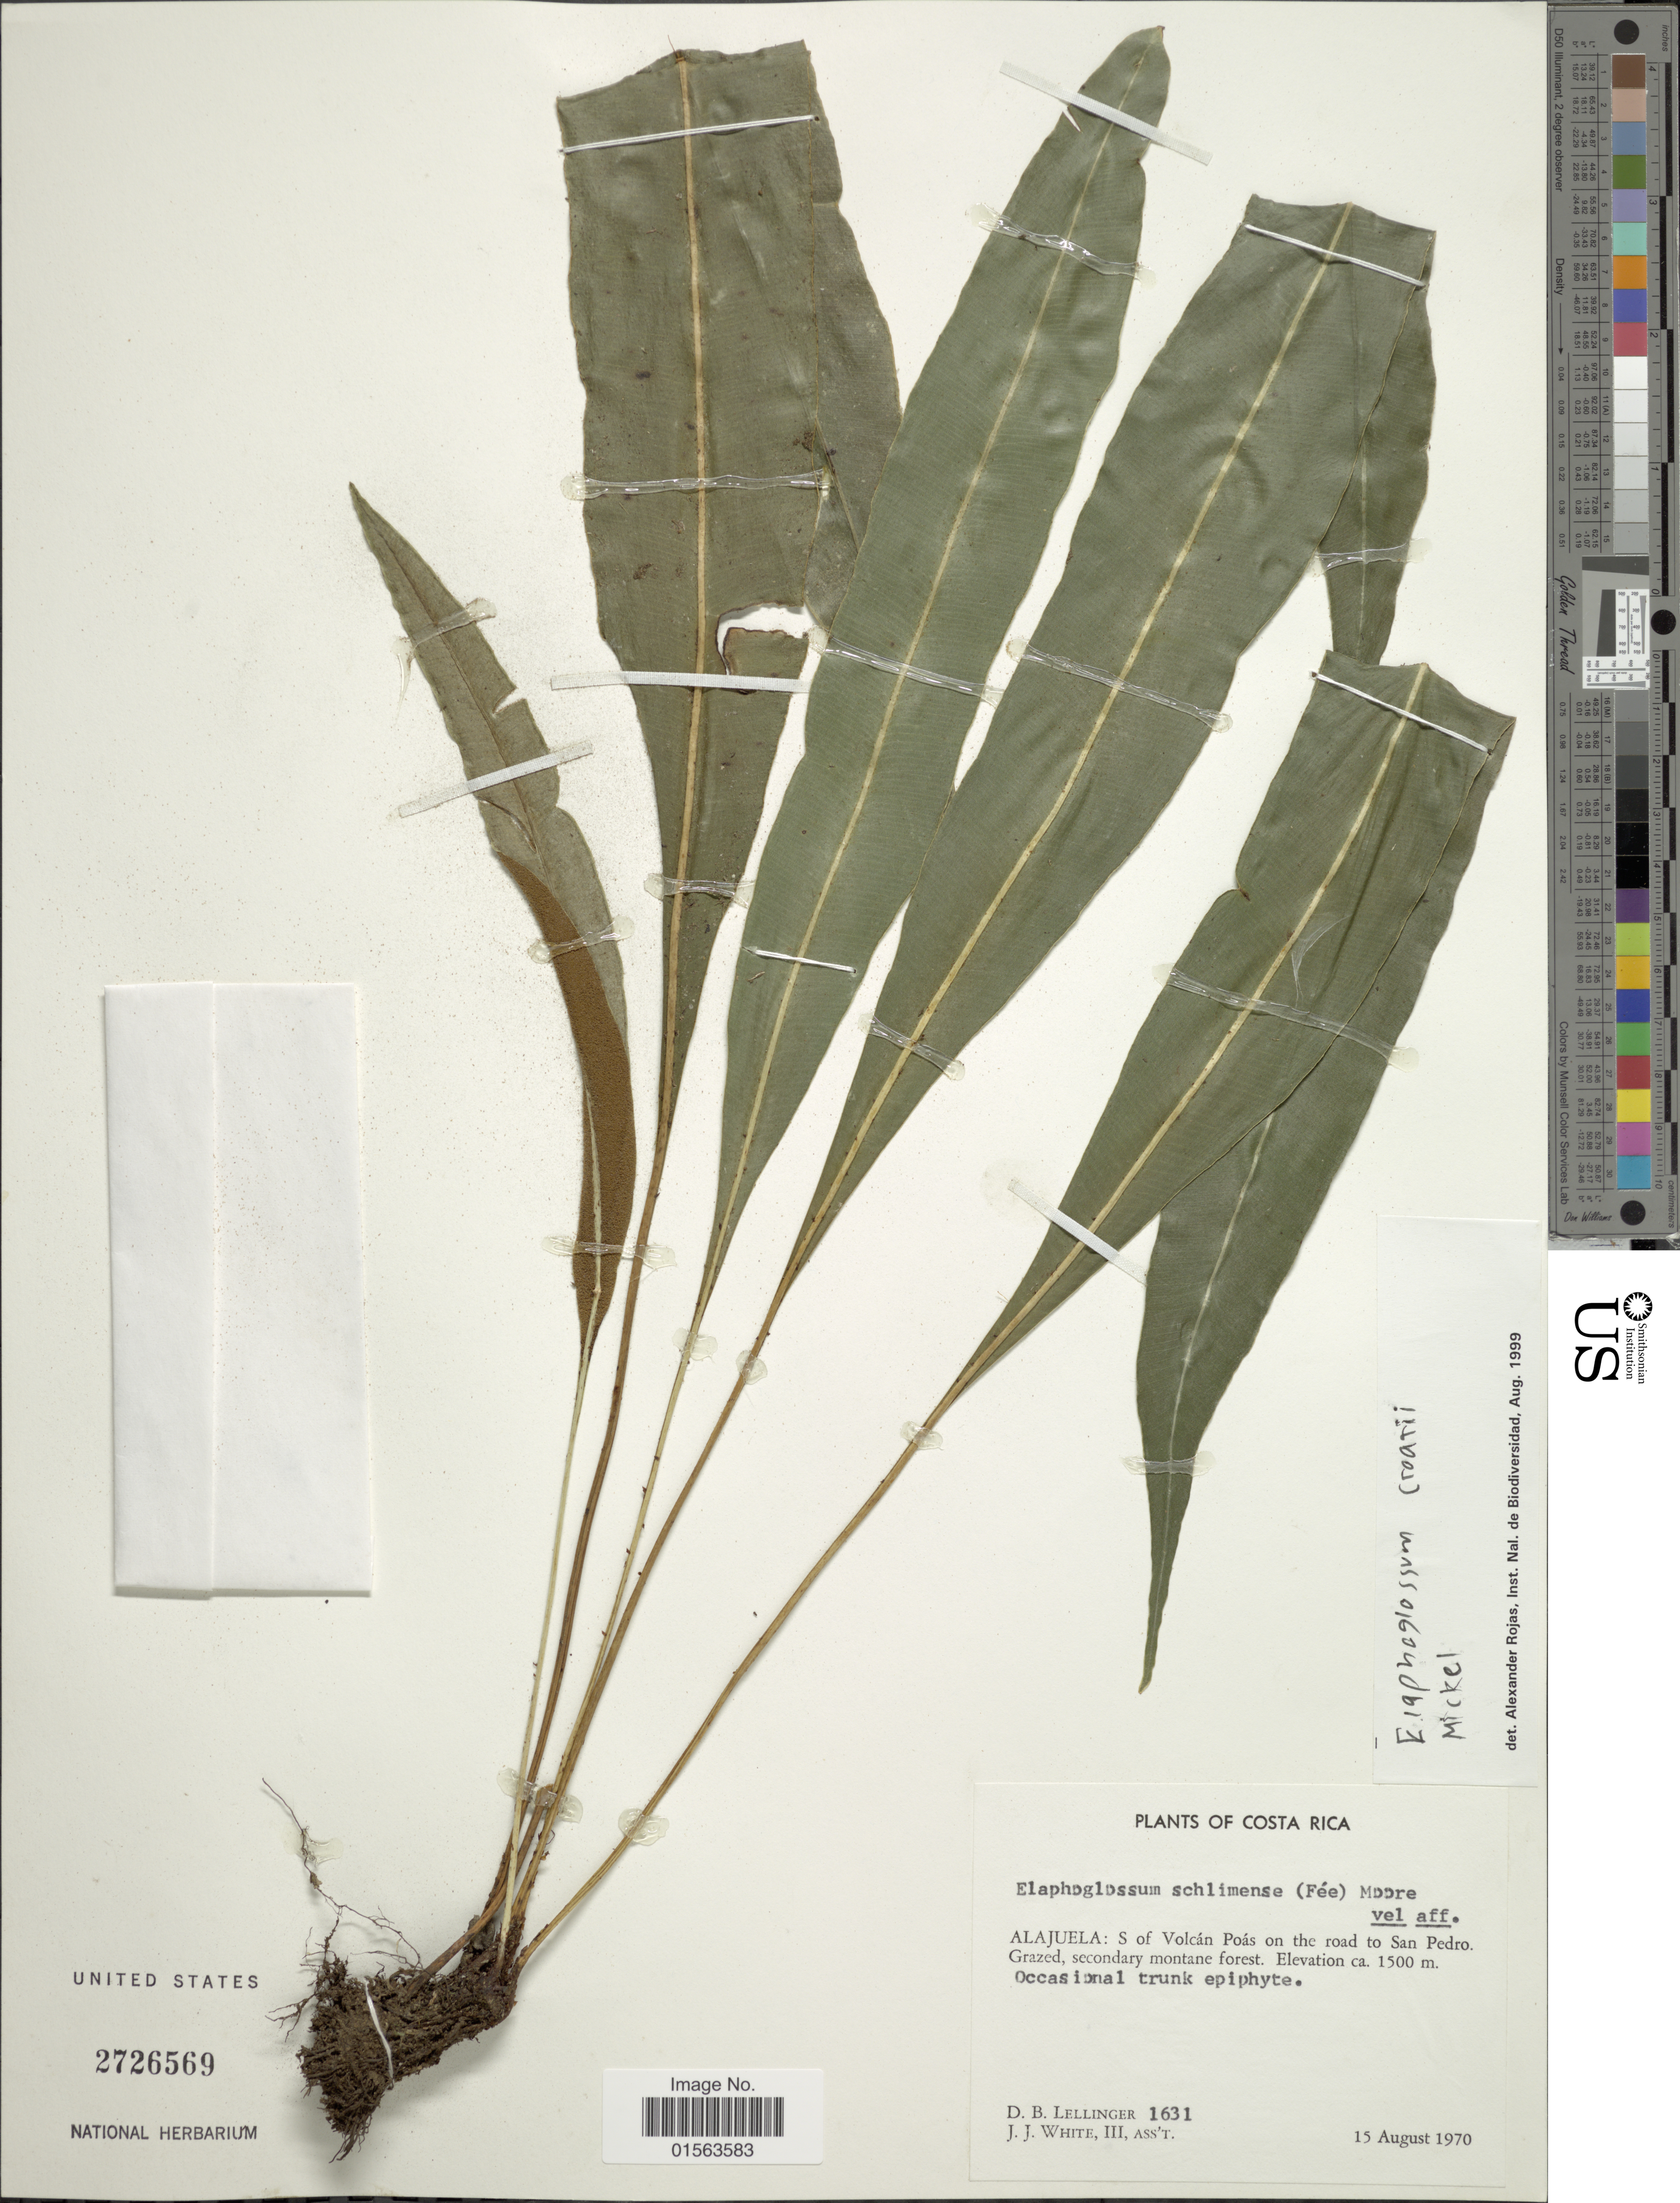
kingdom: Plantae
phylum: Tracheophyta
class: Polypodiopsida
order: Polypodiales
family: Dryopteridaceae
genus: Elaphoglossum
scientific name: Elaphoglossum croatii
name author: Mickel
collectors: D. B. Lellinger & J. J. White III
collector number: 1631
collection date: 1970-08-15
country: Costa Rica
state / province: Alajuela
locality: Alajuela: S of Volcan Poas on the road to San Pedro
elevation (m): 1500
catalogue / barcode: US 2726569